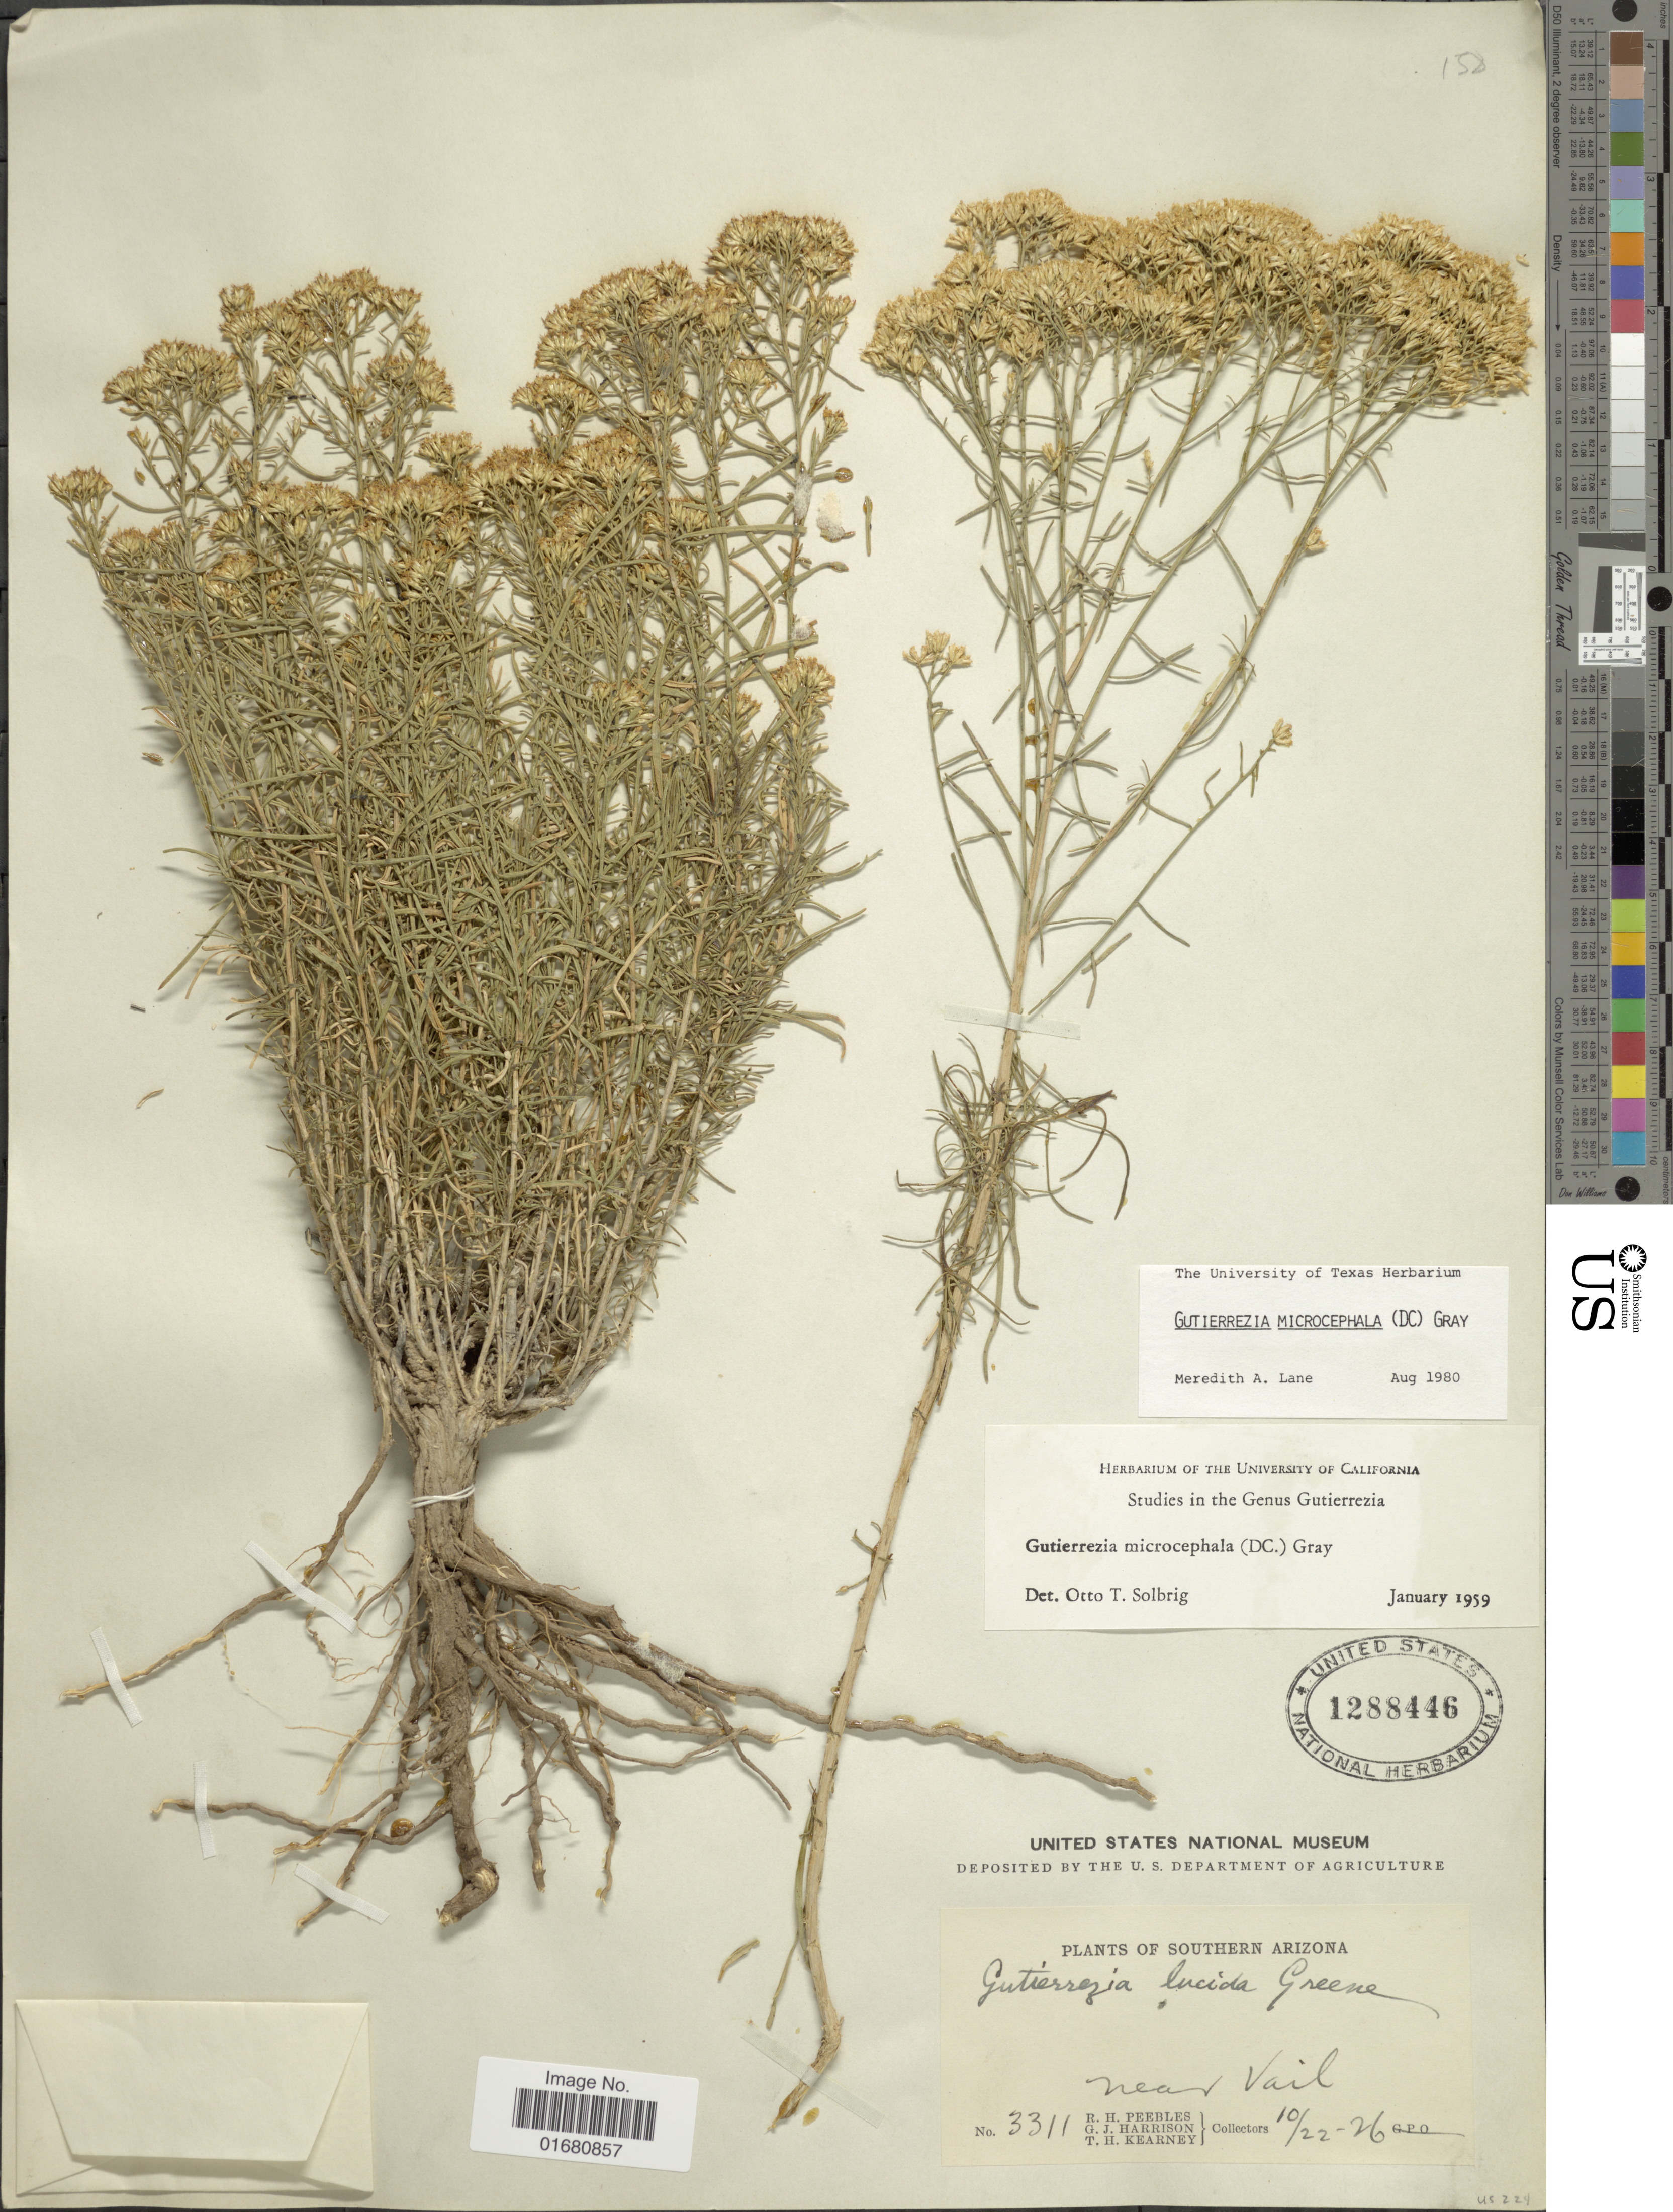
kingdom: Plantae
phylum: Tracheophyta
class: Magnoliopsida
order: Asterales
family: Asteraceae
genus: Gutierrezia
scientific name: Gutierrezia microcephala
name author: (DC.) A. Gray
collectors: R. H. Peebles, G. J. Harrison & T. H. Kearney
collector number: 3311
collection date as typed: Transcribed d/m/y: 22/10/26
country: United States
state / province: Arizona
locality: Southern Arizona, Near Vail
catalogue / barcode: US 1288446